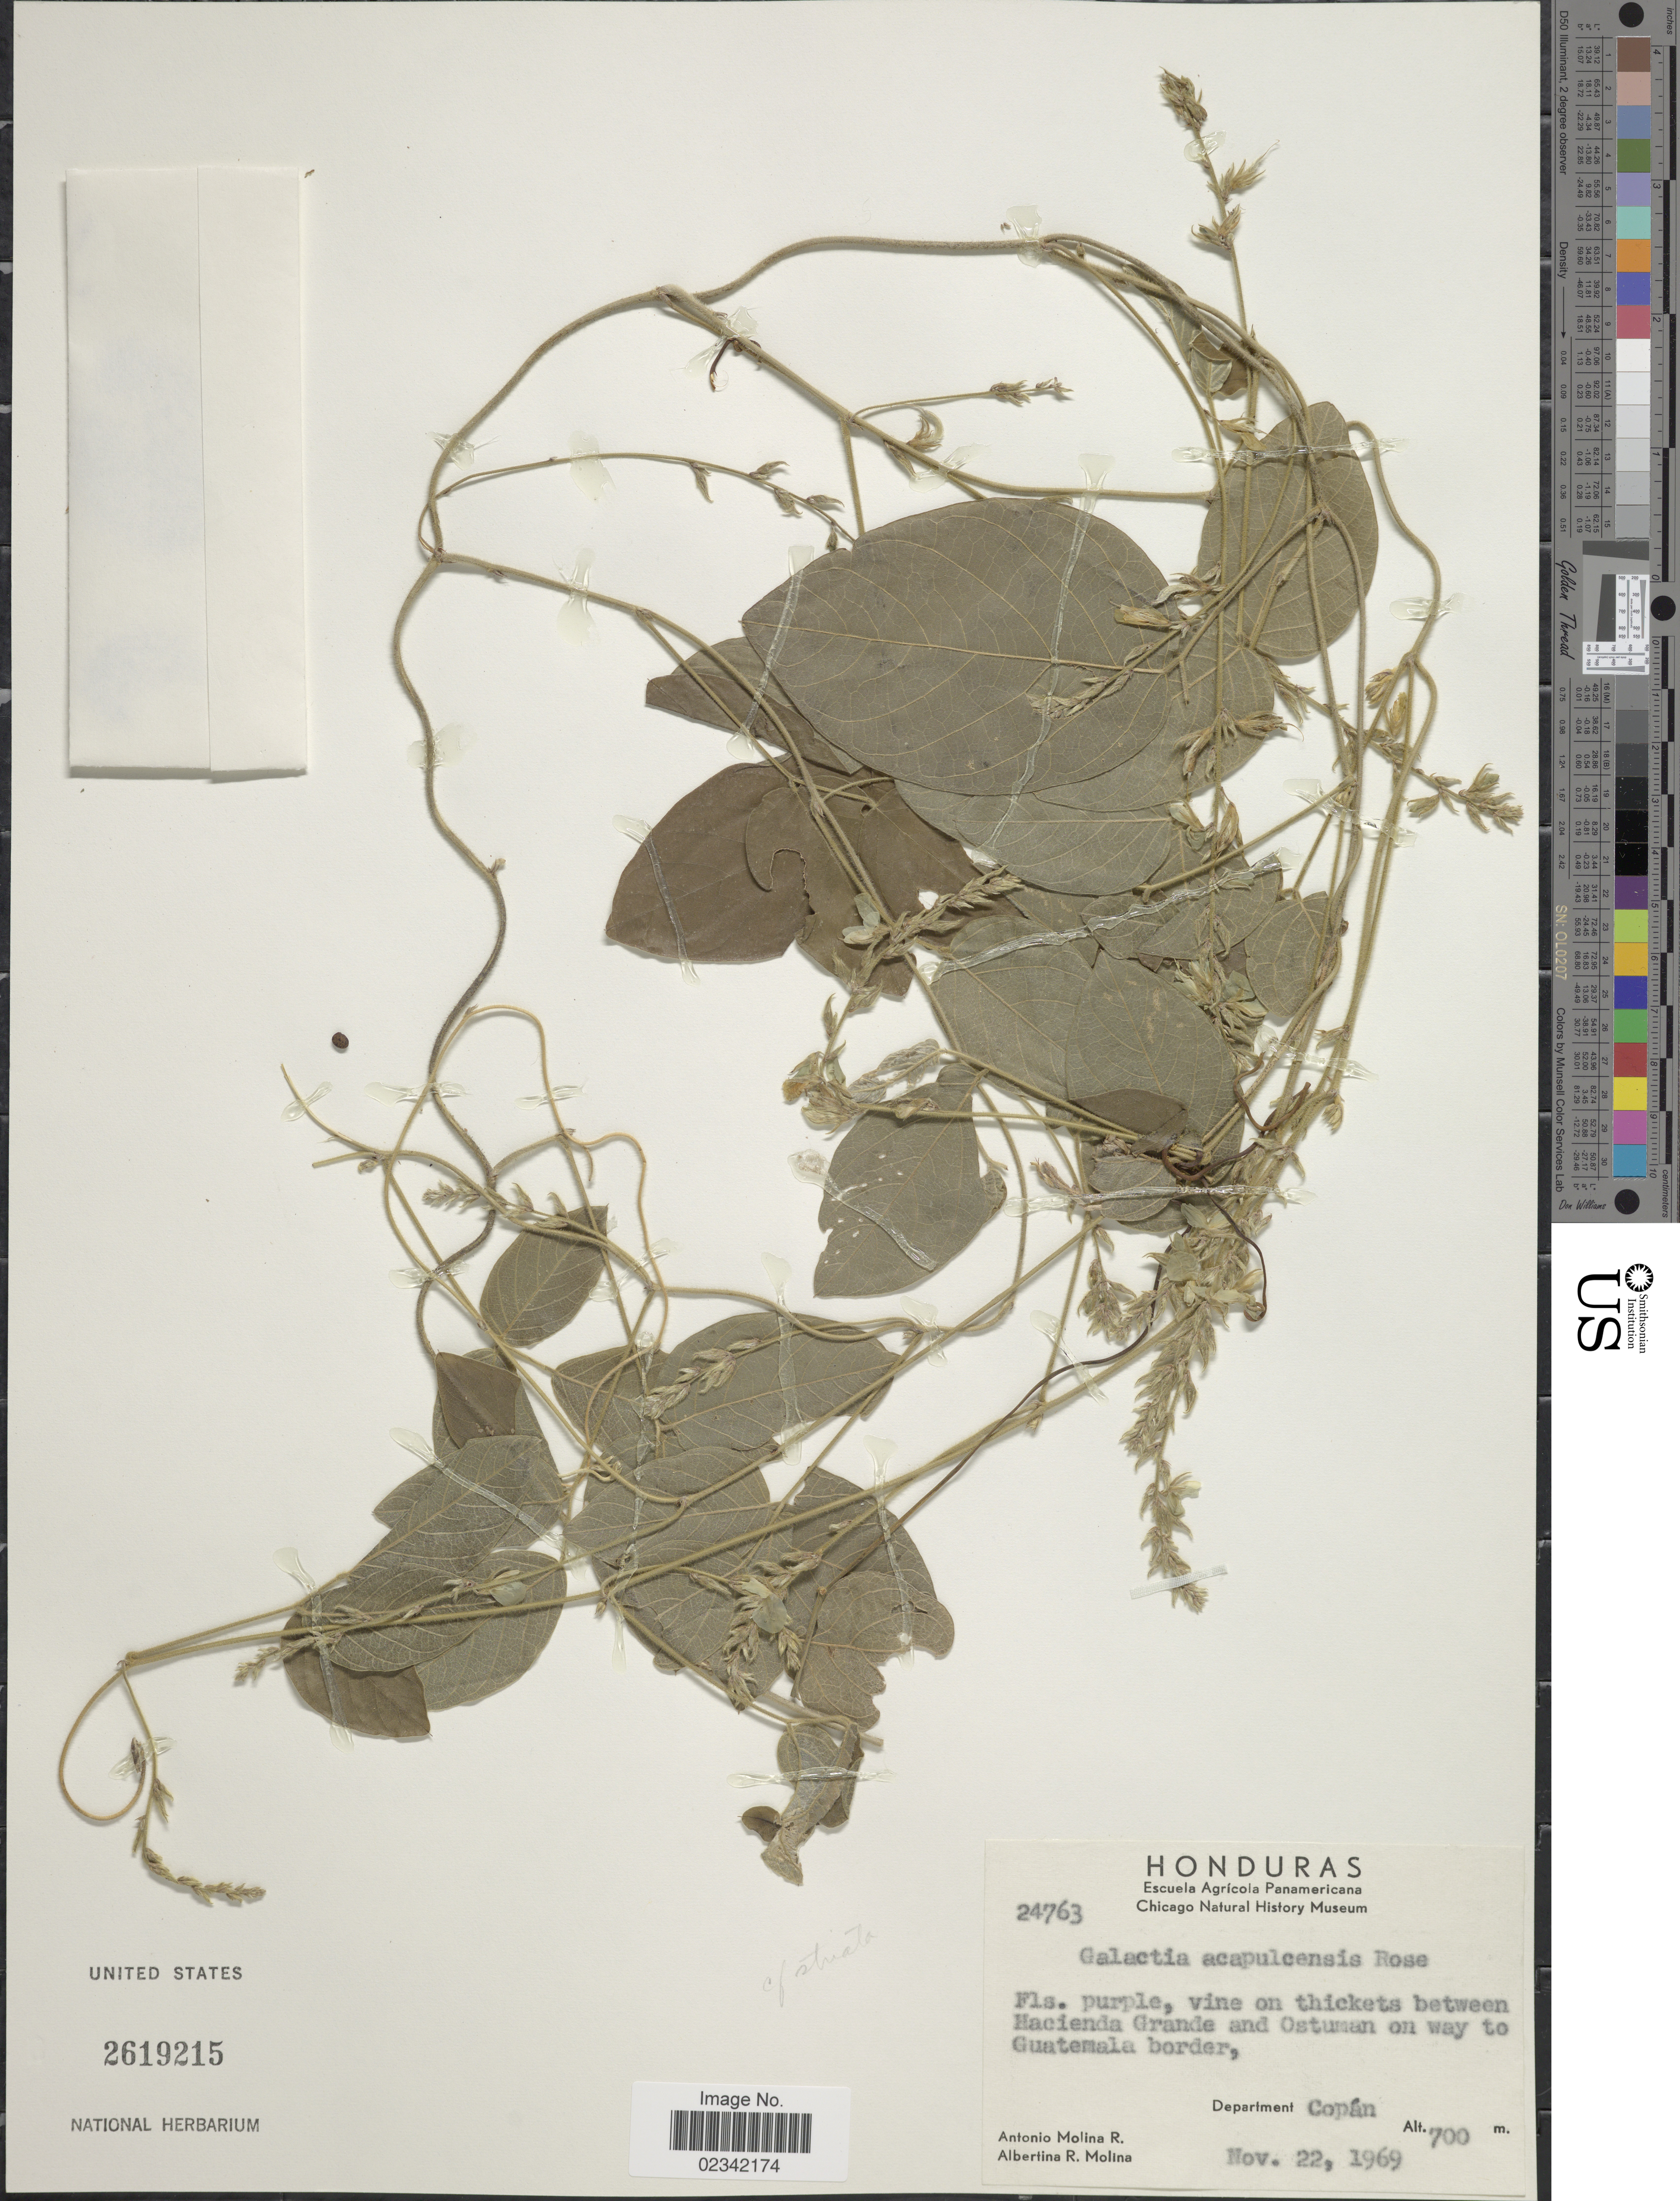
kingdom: Plantae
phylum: Tracheophyta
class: Magnoliopsida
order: Fabales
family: Fabaceae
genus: Galactia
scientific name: Galactia striata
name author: (Jacq.) Urb.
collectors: A. Molina R. & A. R. Molina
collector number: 24763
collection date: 1969-11-22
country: Honduras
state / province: Copán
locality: Vine on thickets between Hacienda Grande and Ostuman on way to Guatemala border, Department Copan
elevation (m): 700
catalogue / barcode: US 2619215